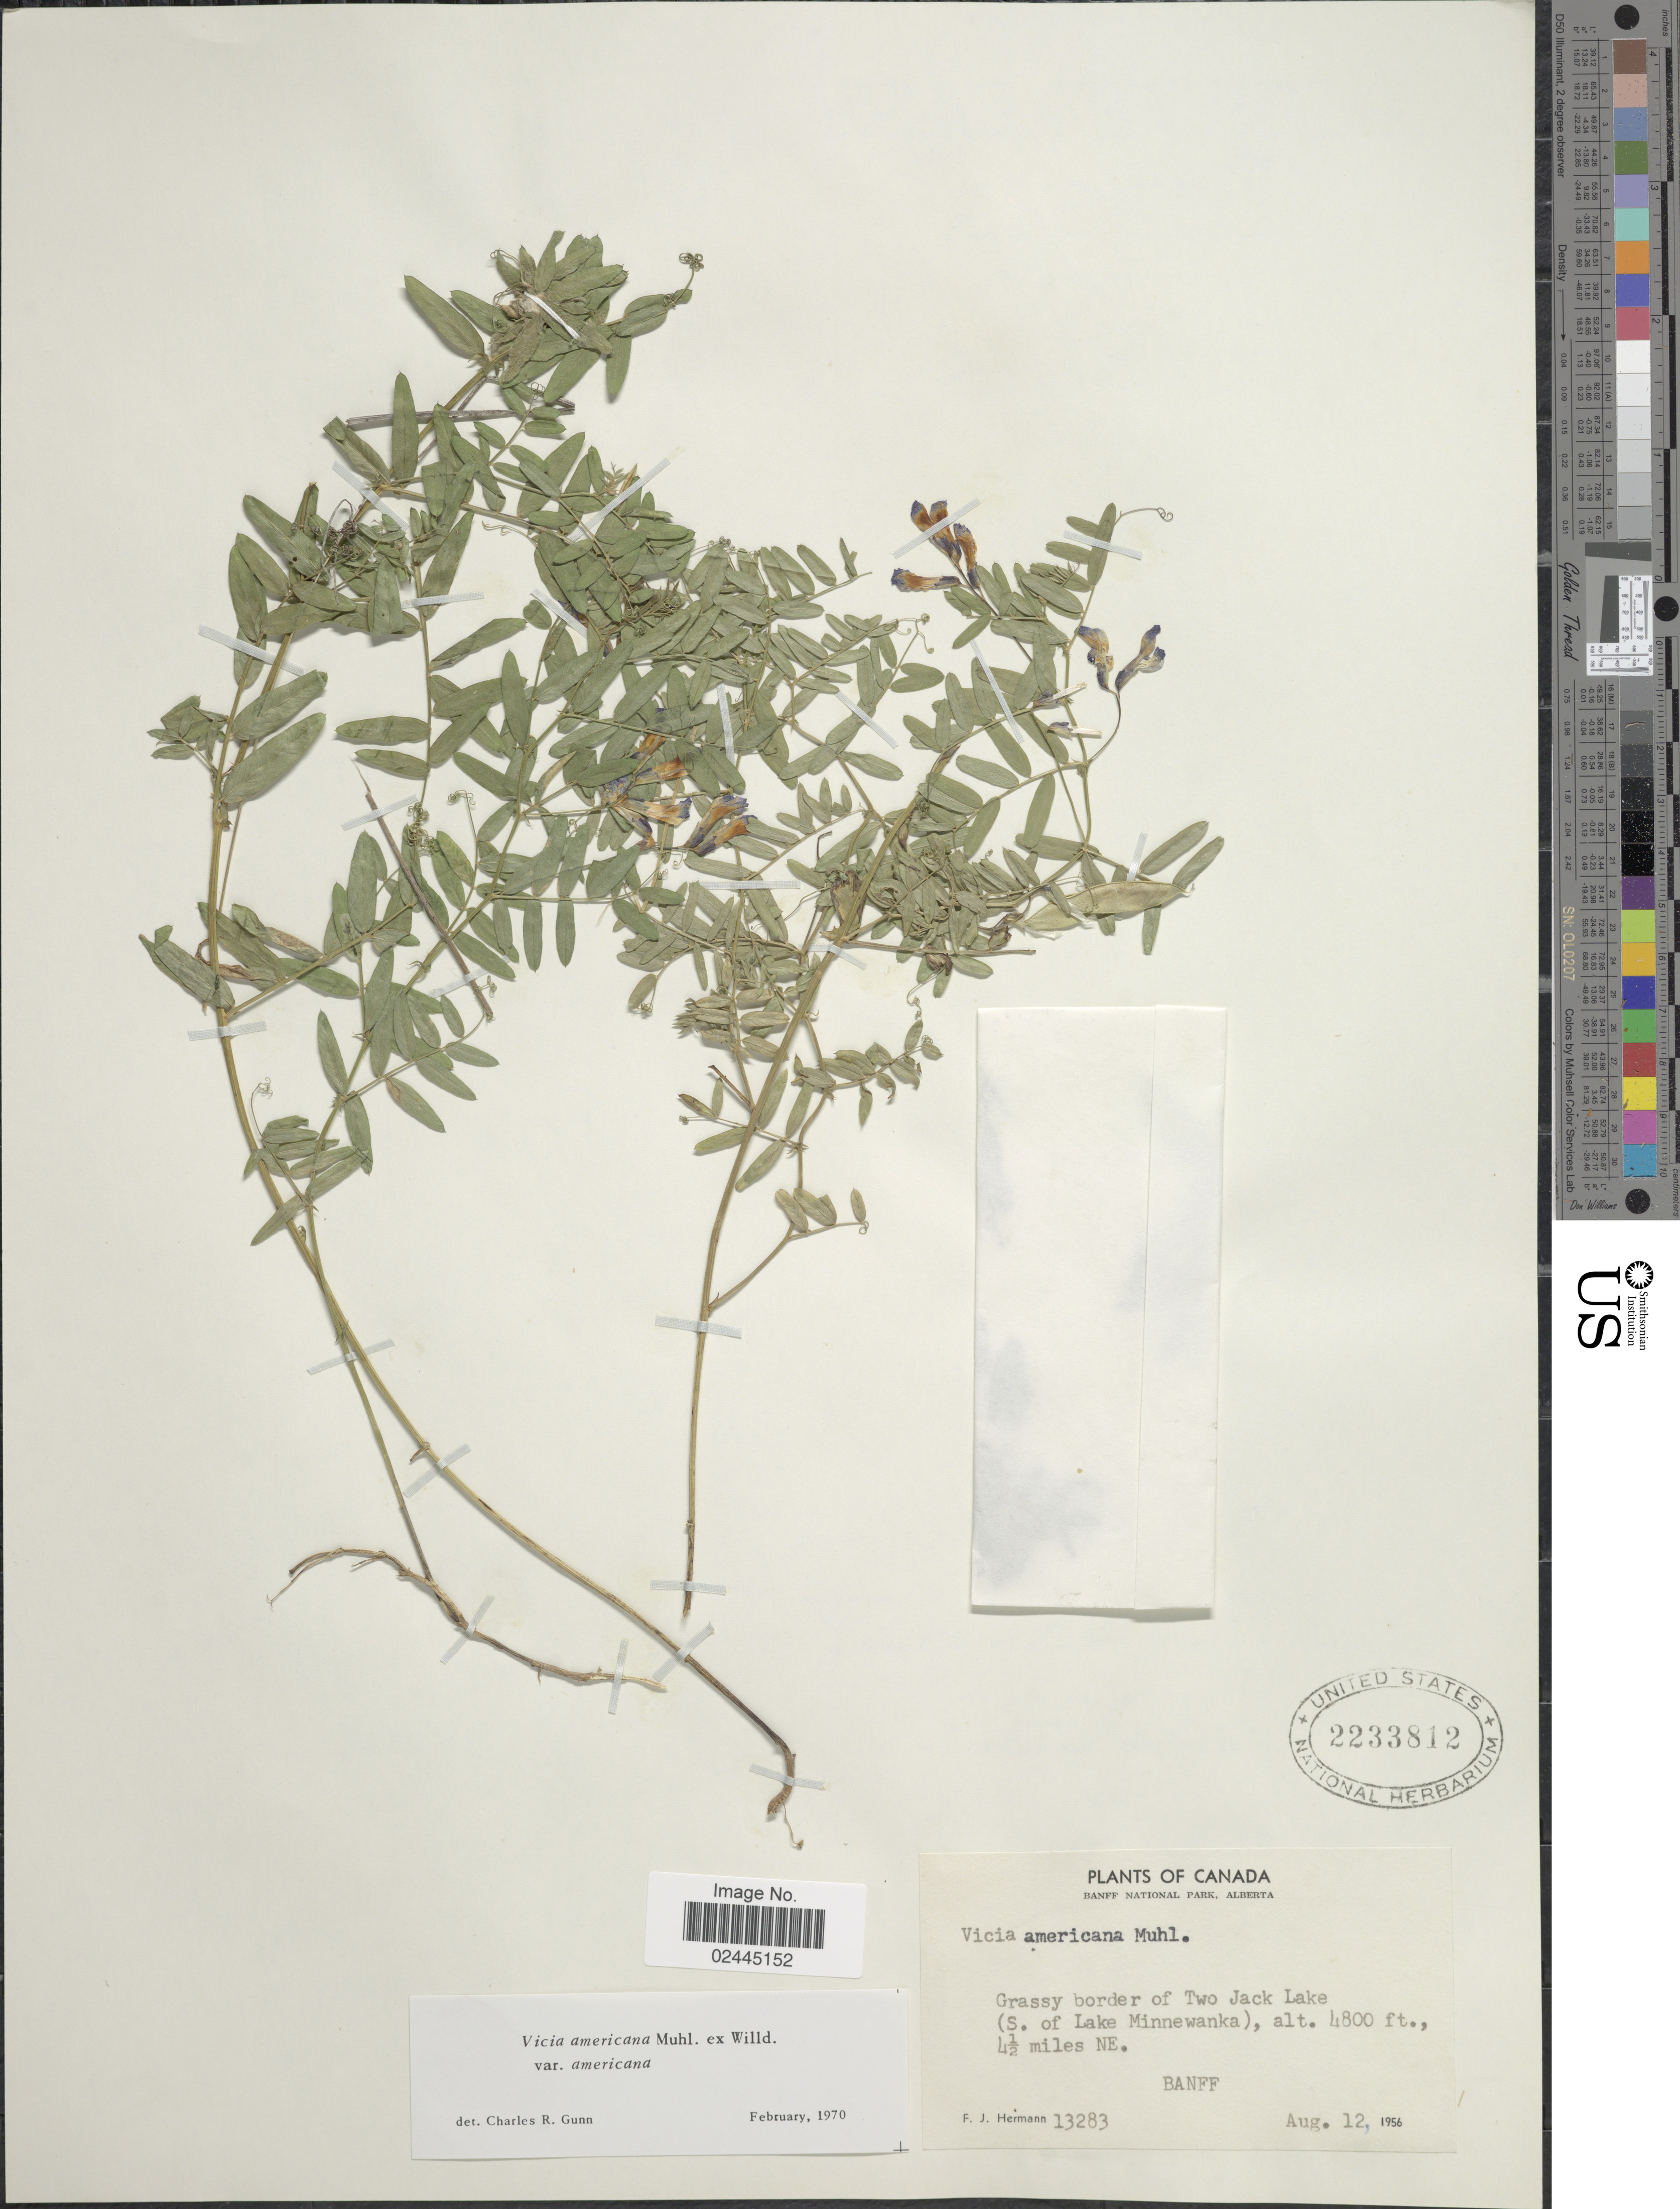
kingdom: Plantae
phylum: Tracheophyta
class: Magnoliopsida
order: Fabales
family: Fabaceae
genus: Vicia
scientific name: Vicia americana var. americana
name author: Muhl. ex Willd.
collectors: F. J. Hermann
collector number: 13283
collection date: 1956-08-12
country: Canada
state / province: Alberta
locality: Banff National Park. Grassy border of Two Jack Lake (S. of Lake Minnewanka), 4½ miles NE. Banff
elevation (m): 1463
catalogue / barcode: US 2233812